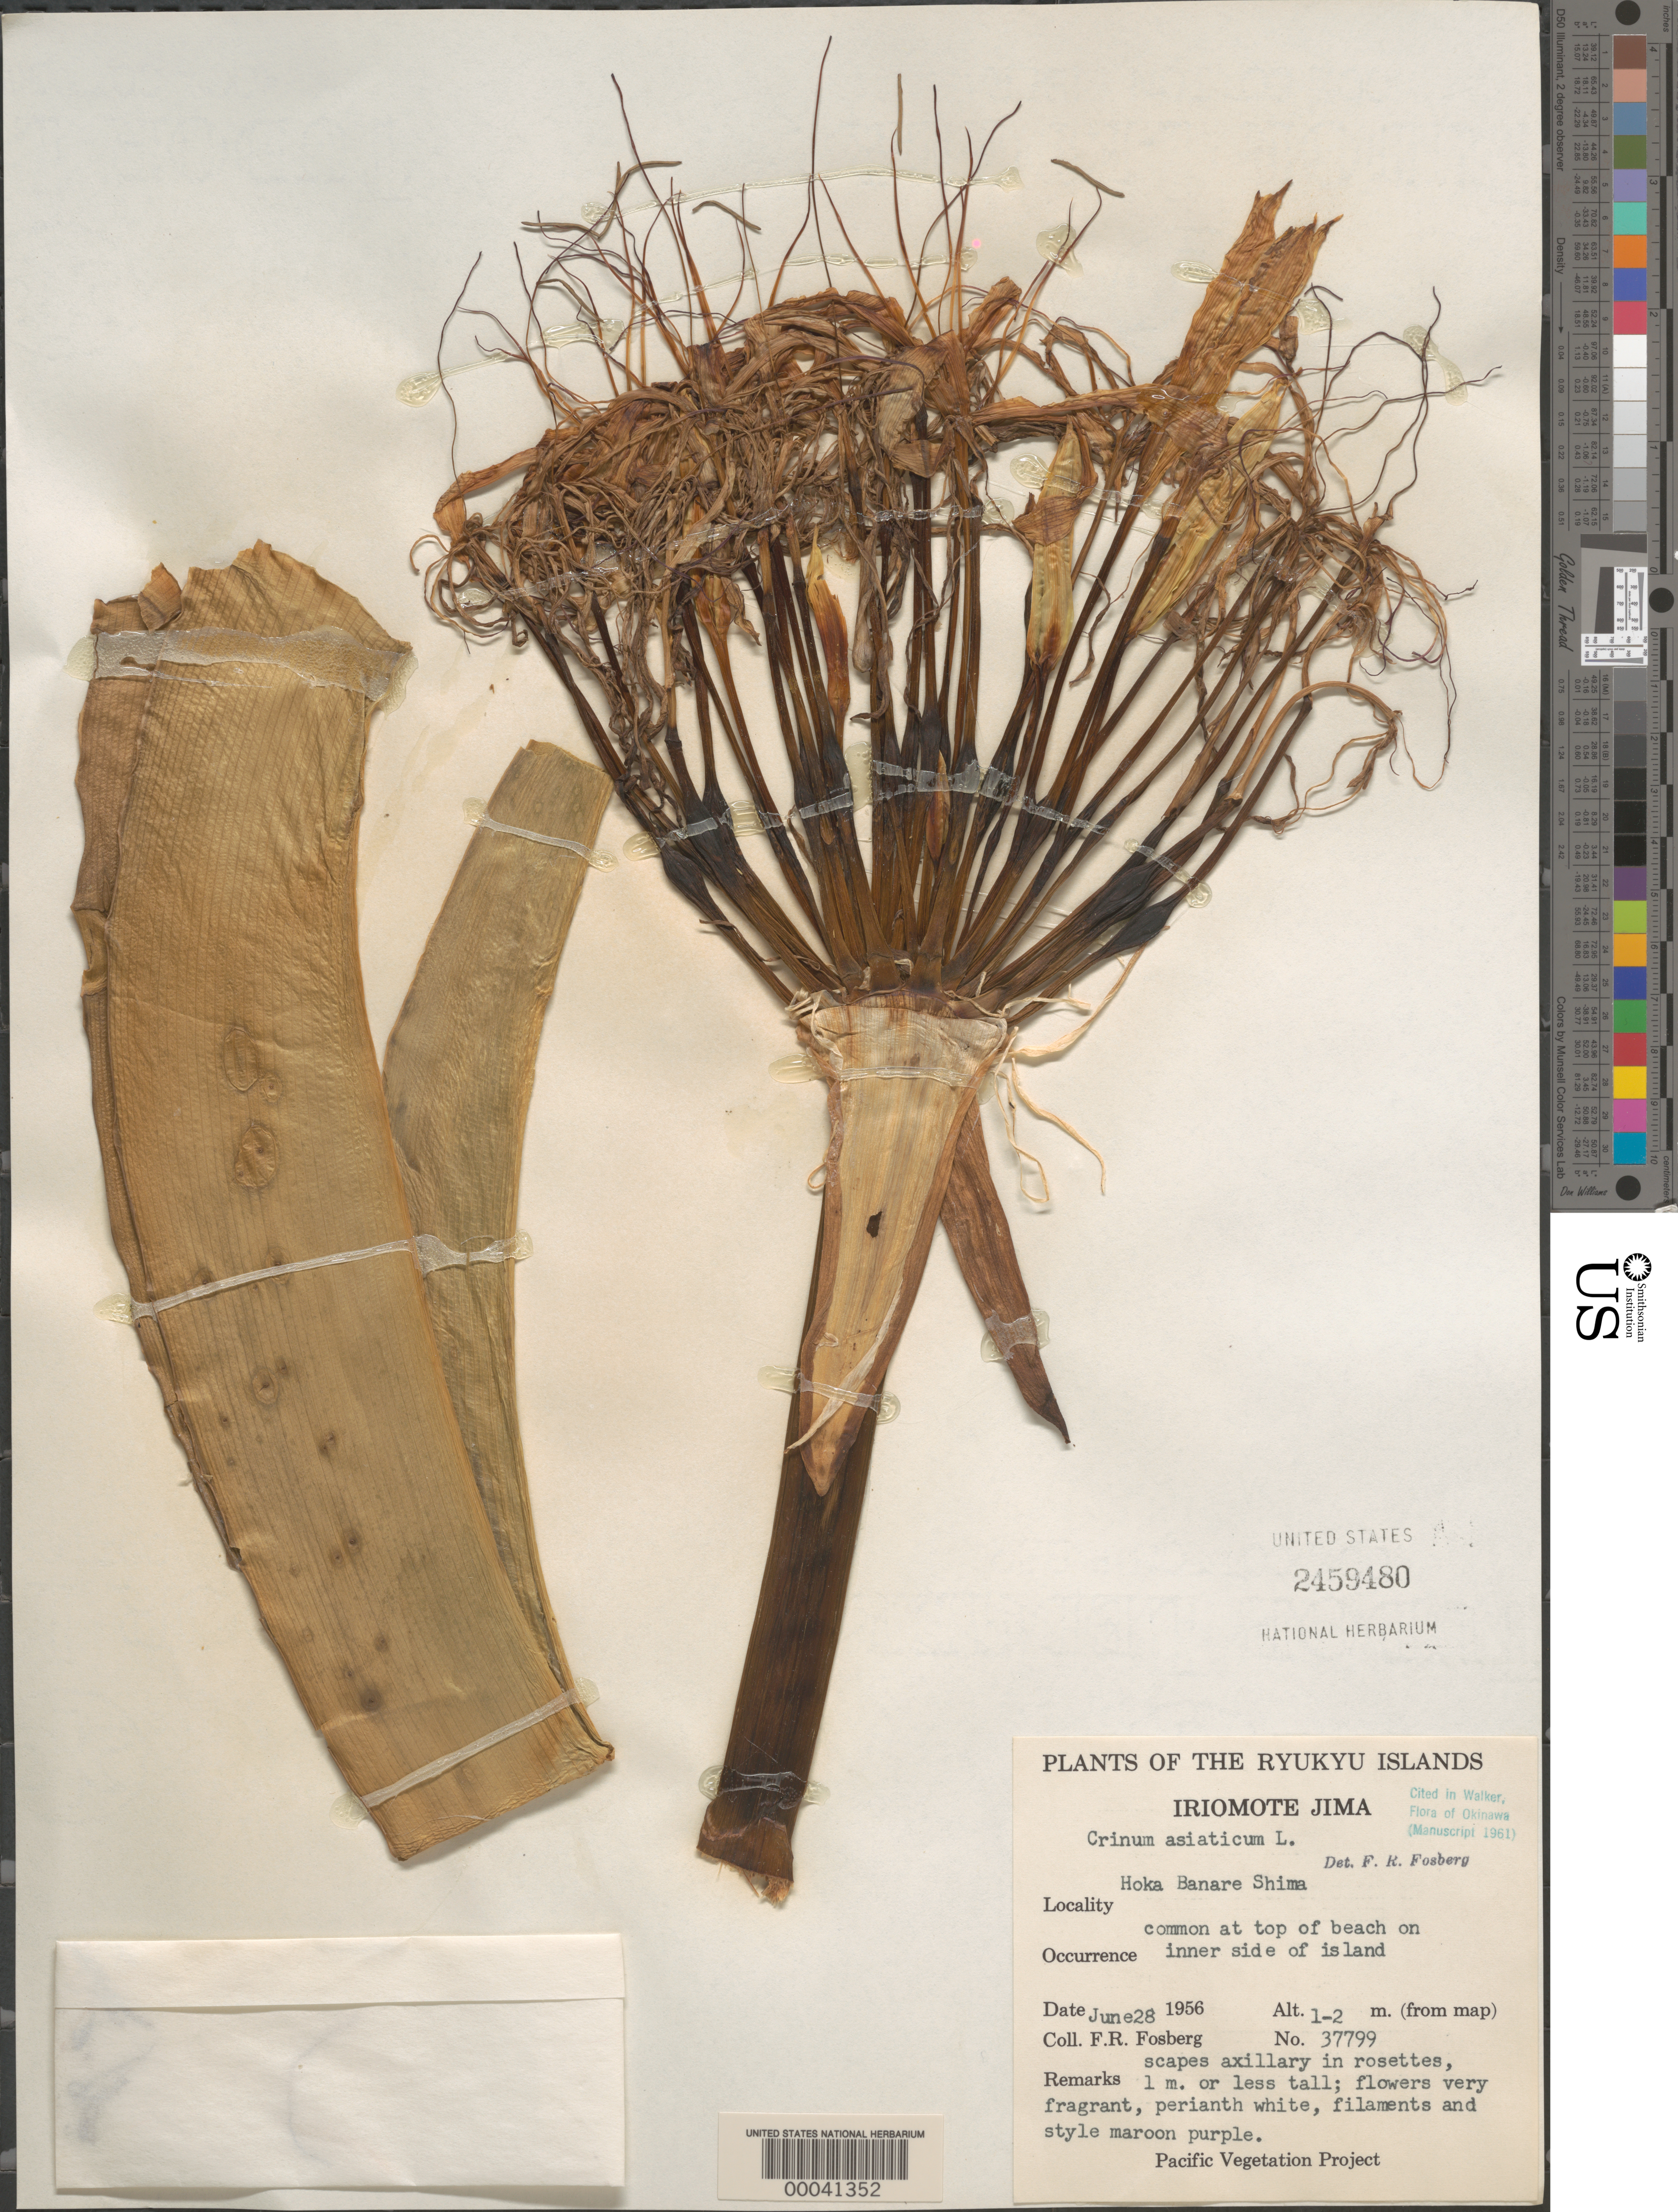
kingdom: Plantae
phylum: Tracheophyta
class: Liliopsida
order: Asparagales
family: Amaryllidaceae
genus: Crinum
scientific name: Crinum asiaticum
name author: L.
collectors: F. R. Fosberg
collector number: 37799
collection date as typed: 28 Jun 1956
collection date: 1956-06-28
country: Japan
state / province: Okinawa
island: Iriomote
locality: Iriomote jima, hoka banare shima, (okinawa) [Sakishima Is.]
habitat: Top of sandy beach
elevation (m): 1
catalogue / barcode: US 2459480